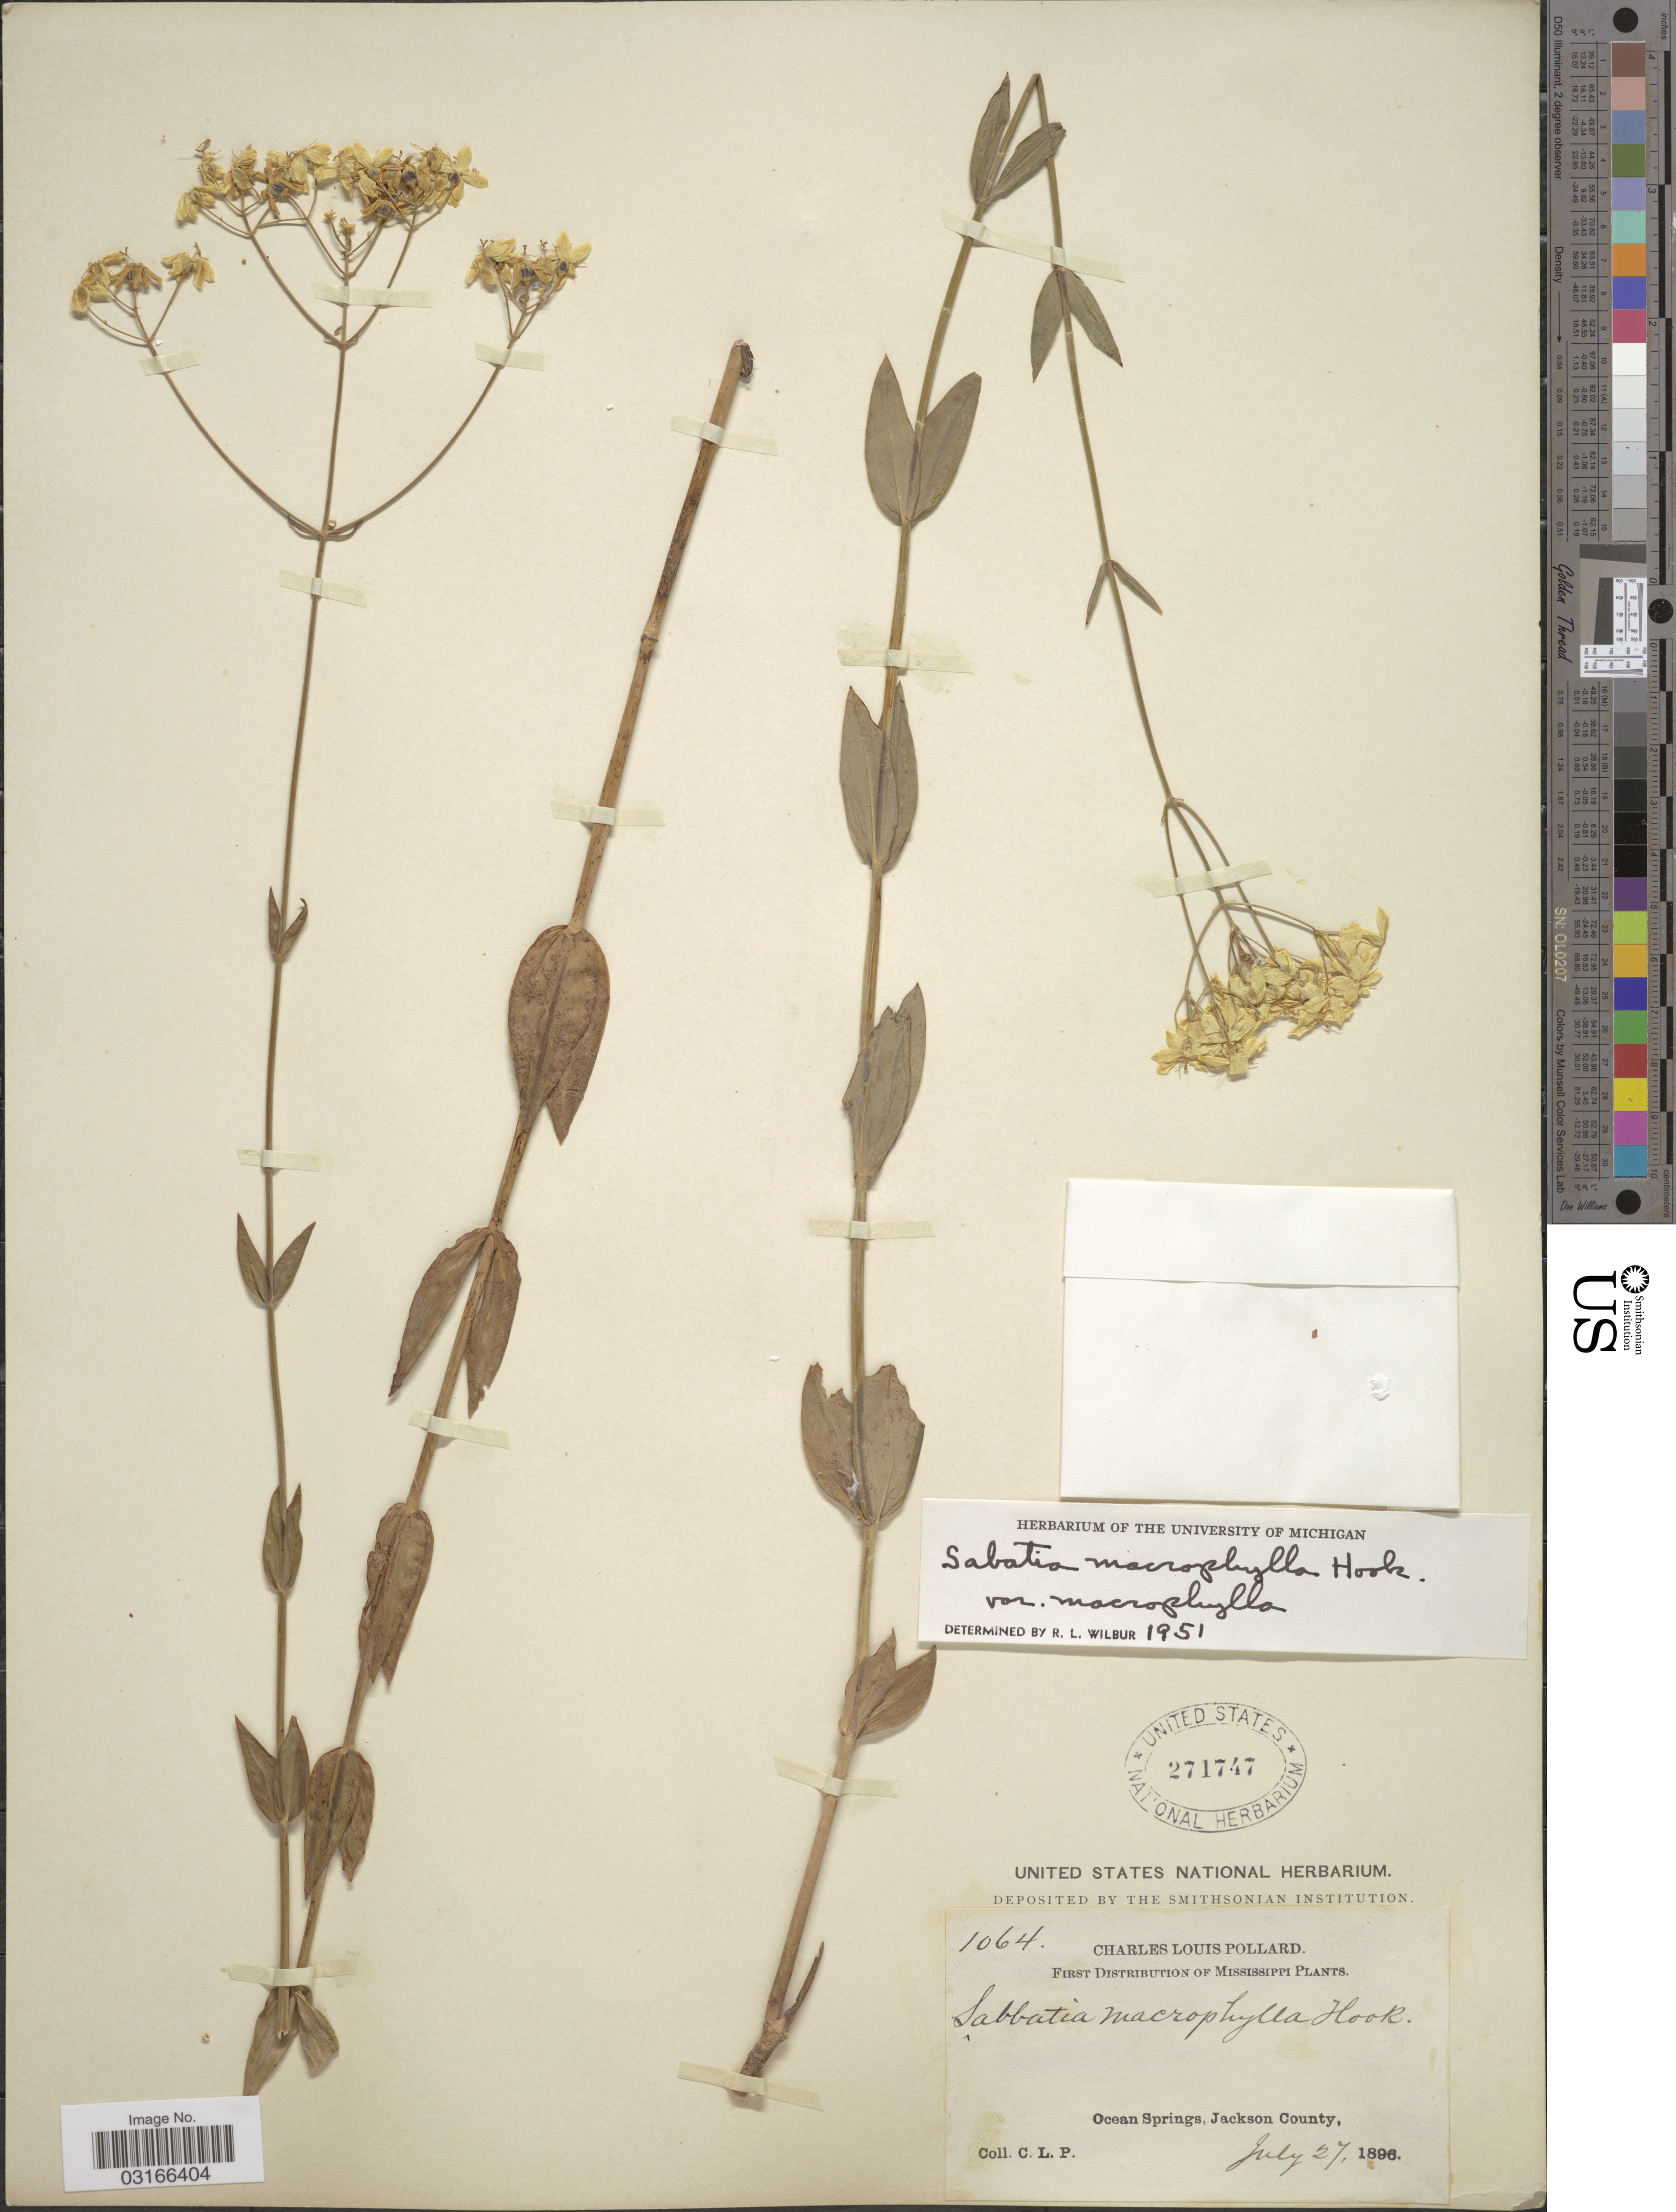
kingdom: Plantae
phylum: Tracheophyta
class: Magnoliopsida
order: Gentianales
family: Gentianaceae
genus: Sabatia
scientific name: Sabatia campestris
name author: Nutt.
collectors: C. L. Pollard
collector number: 1064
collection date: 1896-07-27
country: United States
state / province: Mississippi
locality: Ocean Springs, Jackson County.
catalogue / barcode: US 271747